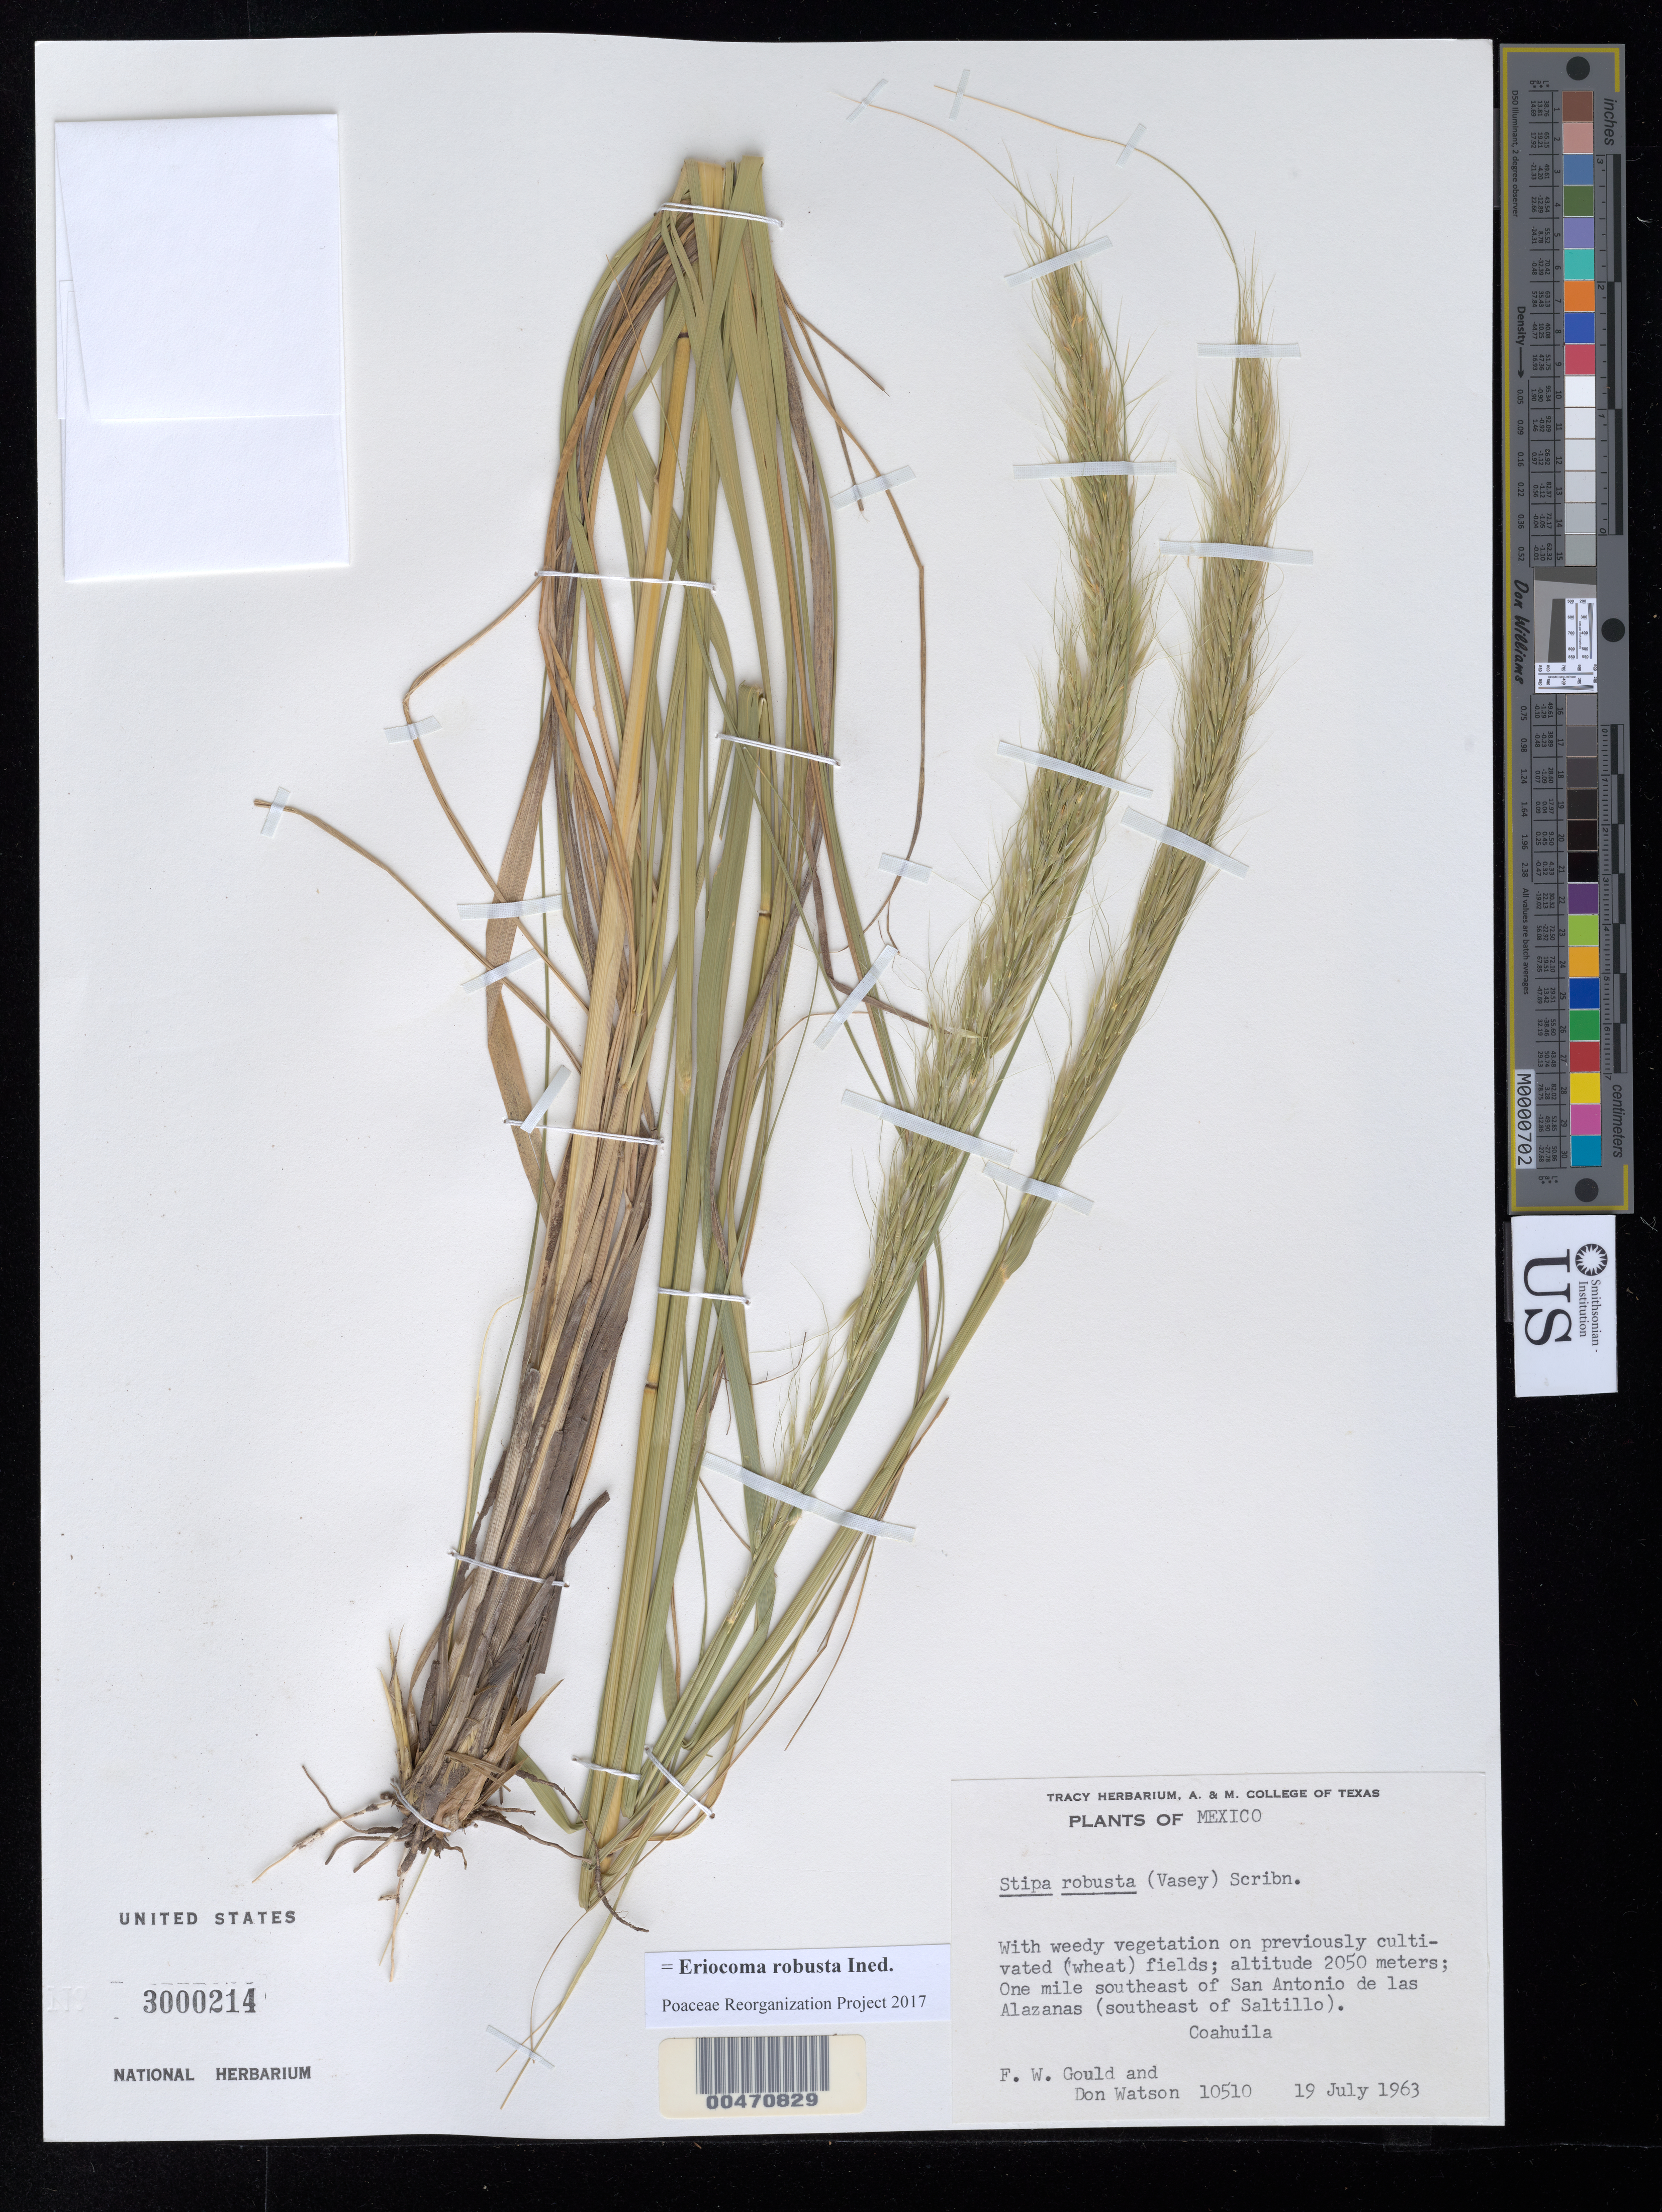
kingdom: Plantae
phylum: Tracheophyta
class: Liliopsida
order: Poales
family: Poaceae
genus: Eriocoma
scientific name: Eriocoma robusta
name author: (Vasey) Romasch.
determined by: Poaceae Reorganization Project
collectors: F. W. Gould & D. Watson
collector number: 10510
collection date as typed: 19 Jul 1963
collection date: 1963-07-19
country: Mexico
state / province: Coahuila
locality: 1 mi SE of San Antonio de las Alazanas, SE of Saltillo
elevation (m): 2050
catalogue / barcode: US 3000214